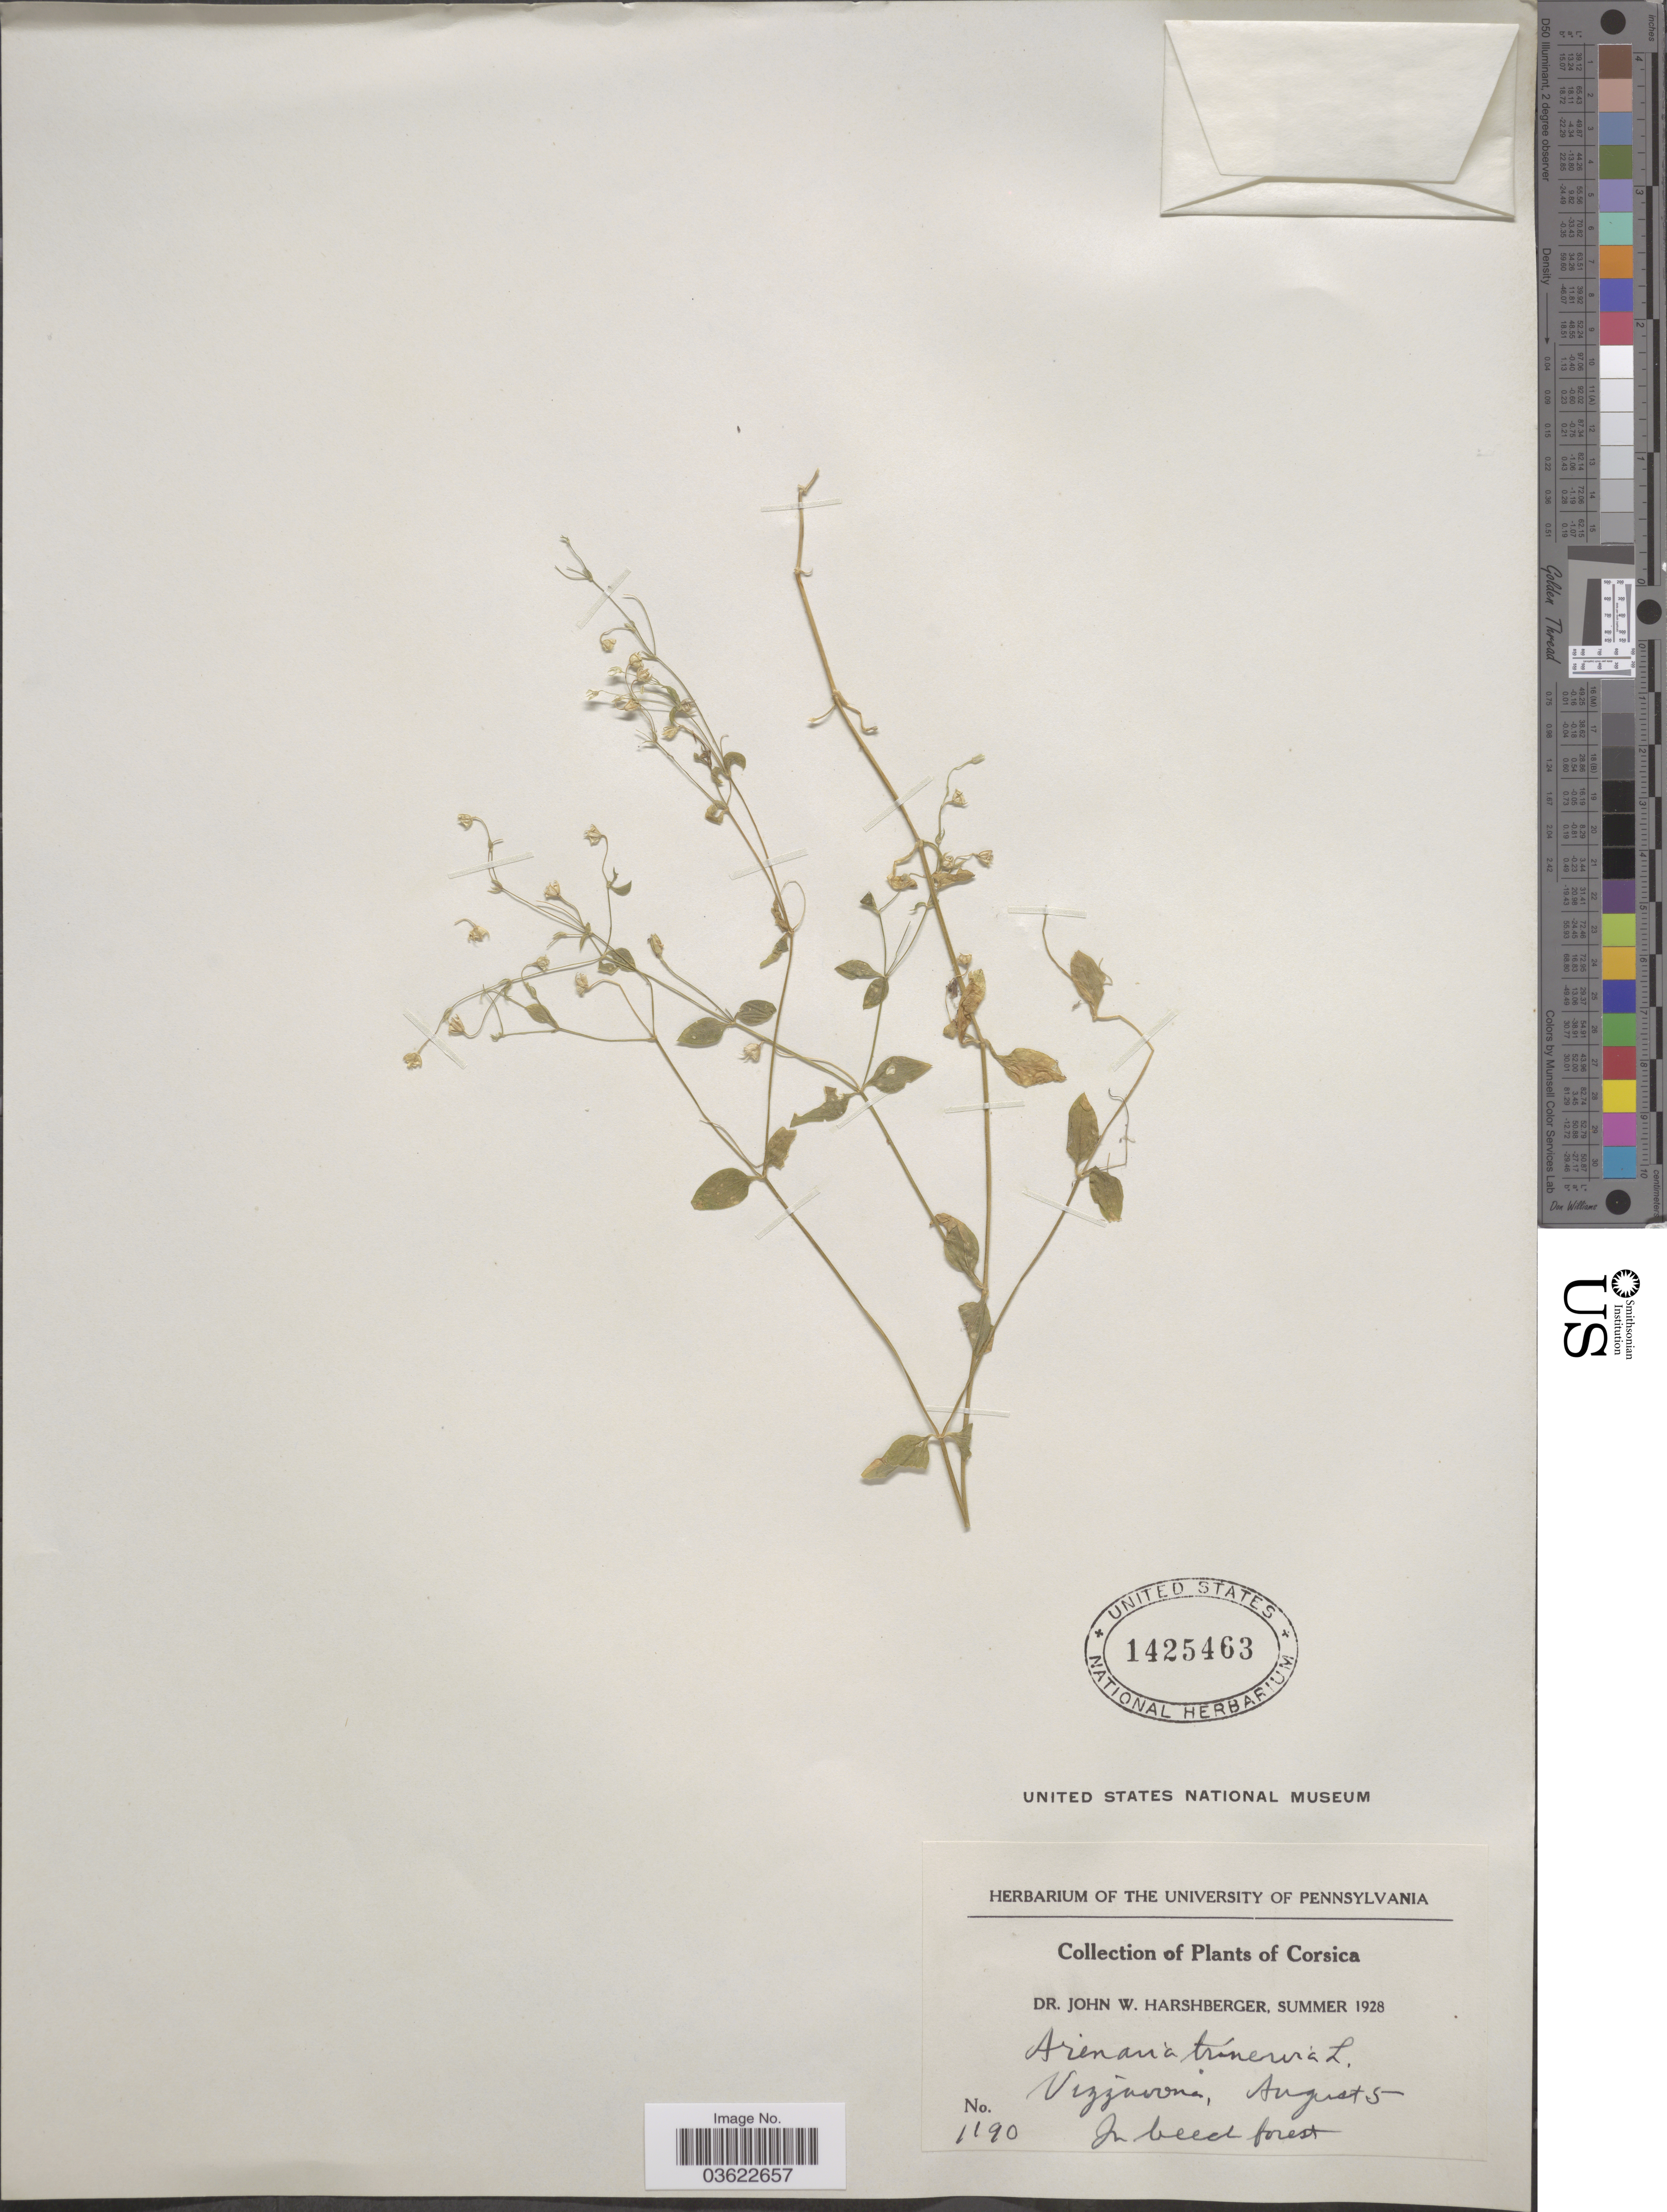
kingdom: Plantae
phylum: Tracheophyta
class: Magnoliopsida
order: Caryophyllales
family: Caryophyllaceae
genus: Arenaria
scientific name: Arenaria trinervia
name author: L.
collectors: J. W. Harshberger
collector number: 1190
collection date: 1928-08-05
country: France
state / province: Corsica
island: Corse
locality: Vizzarona.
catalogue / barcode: US 1425463